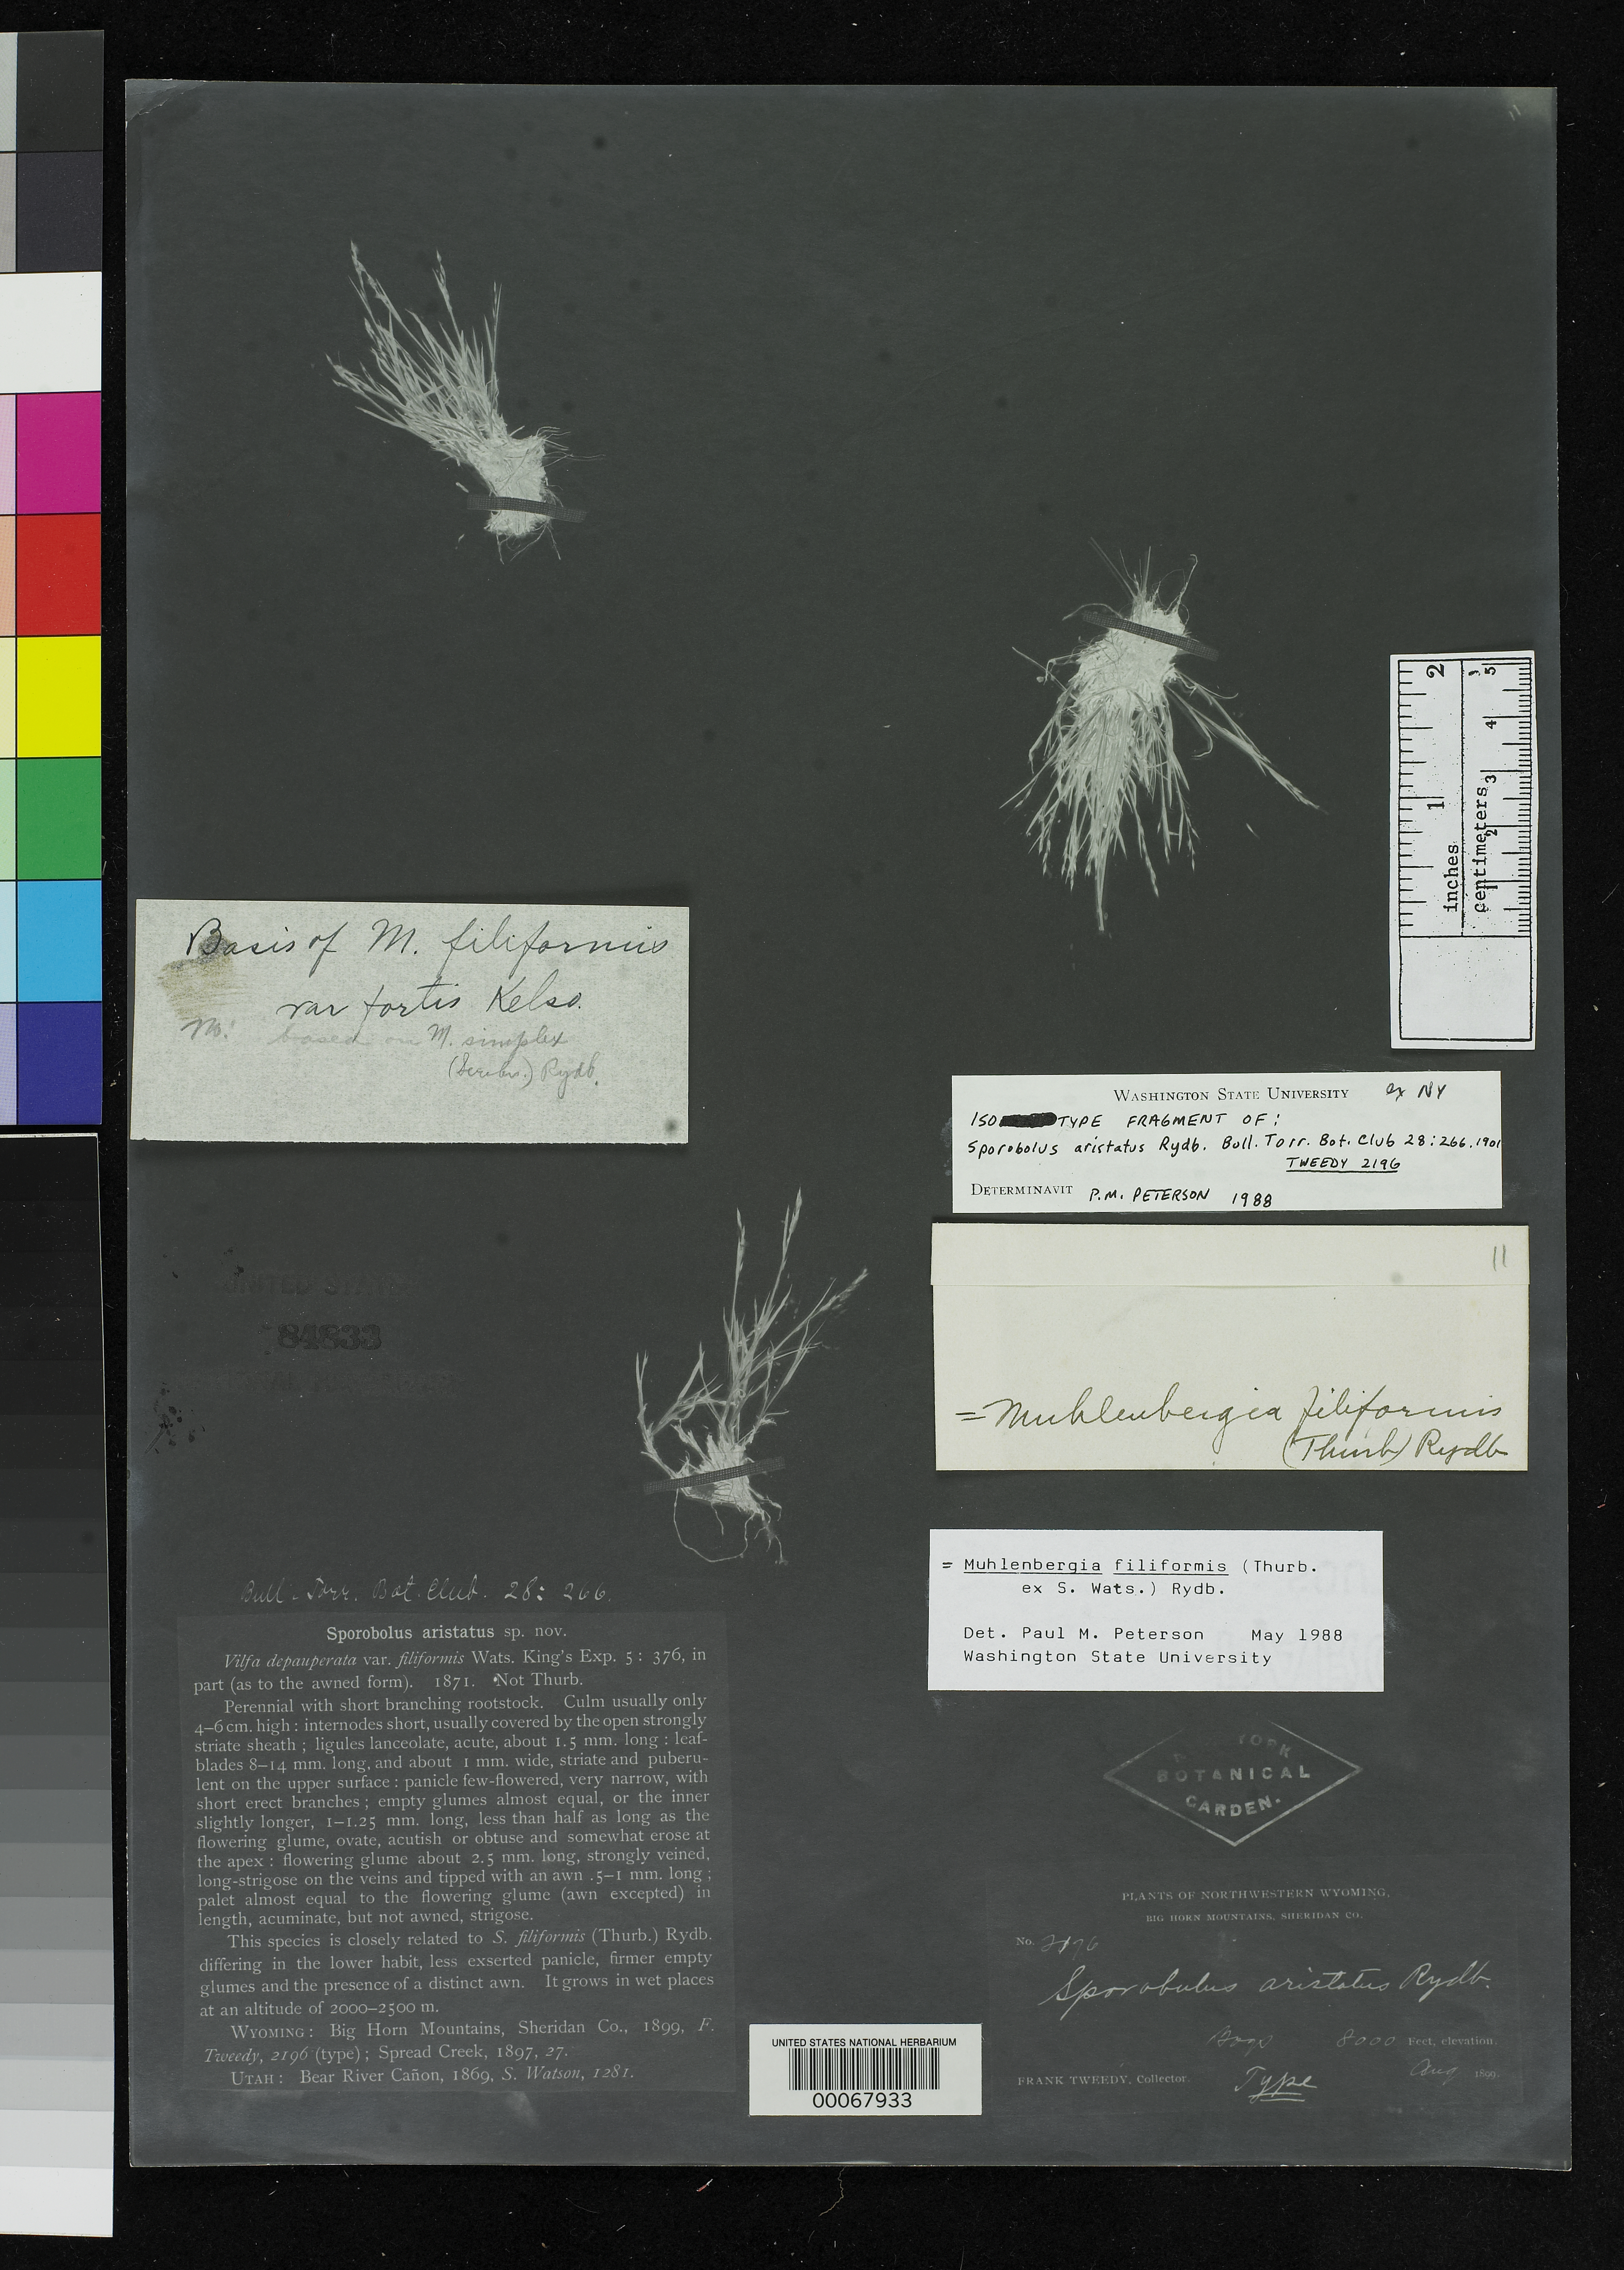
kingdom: Plantae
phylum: Tracheophyta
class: Liliopsida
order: Poales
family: Poaceae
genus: Sporobolus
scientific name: Sporobolus aristatus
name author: Rydb.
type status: Type Fragment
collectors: F. Tweedy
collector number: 2196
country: United States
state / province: Wyoming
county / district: Sheridan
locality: Big Horn Mountains.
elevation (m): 2438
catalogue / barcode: US 84833